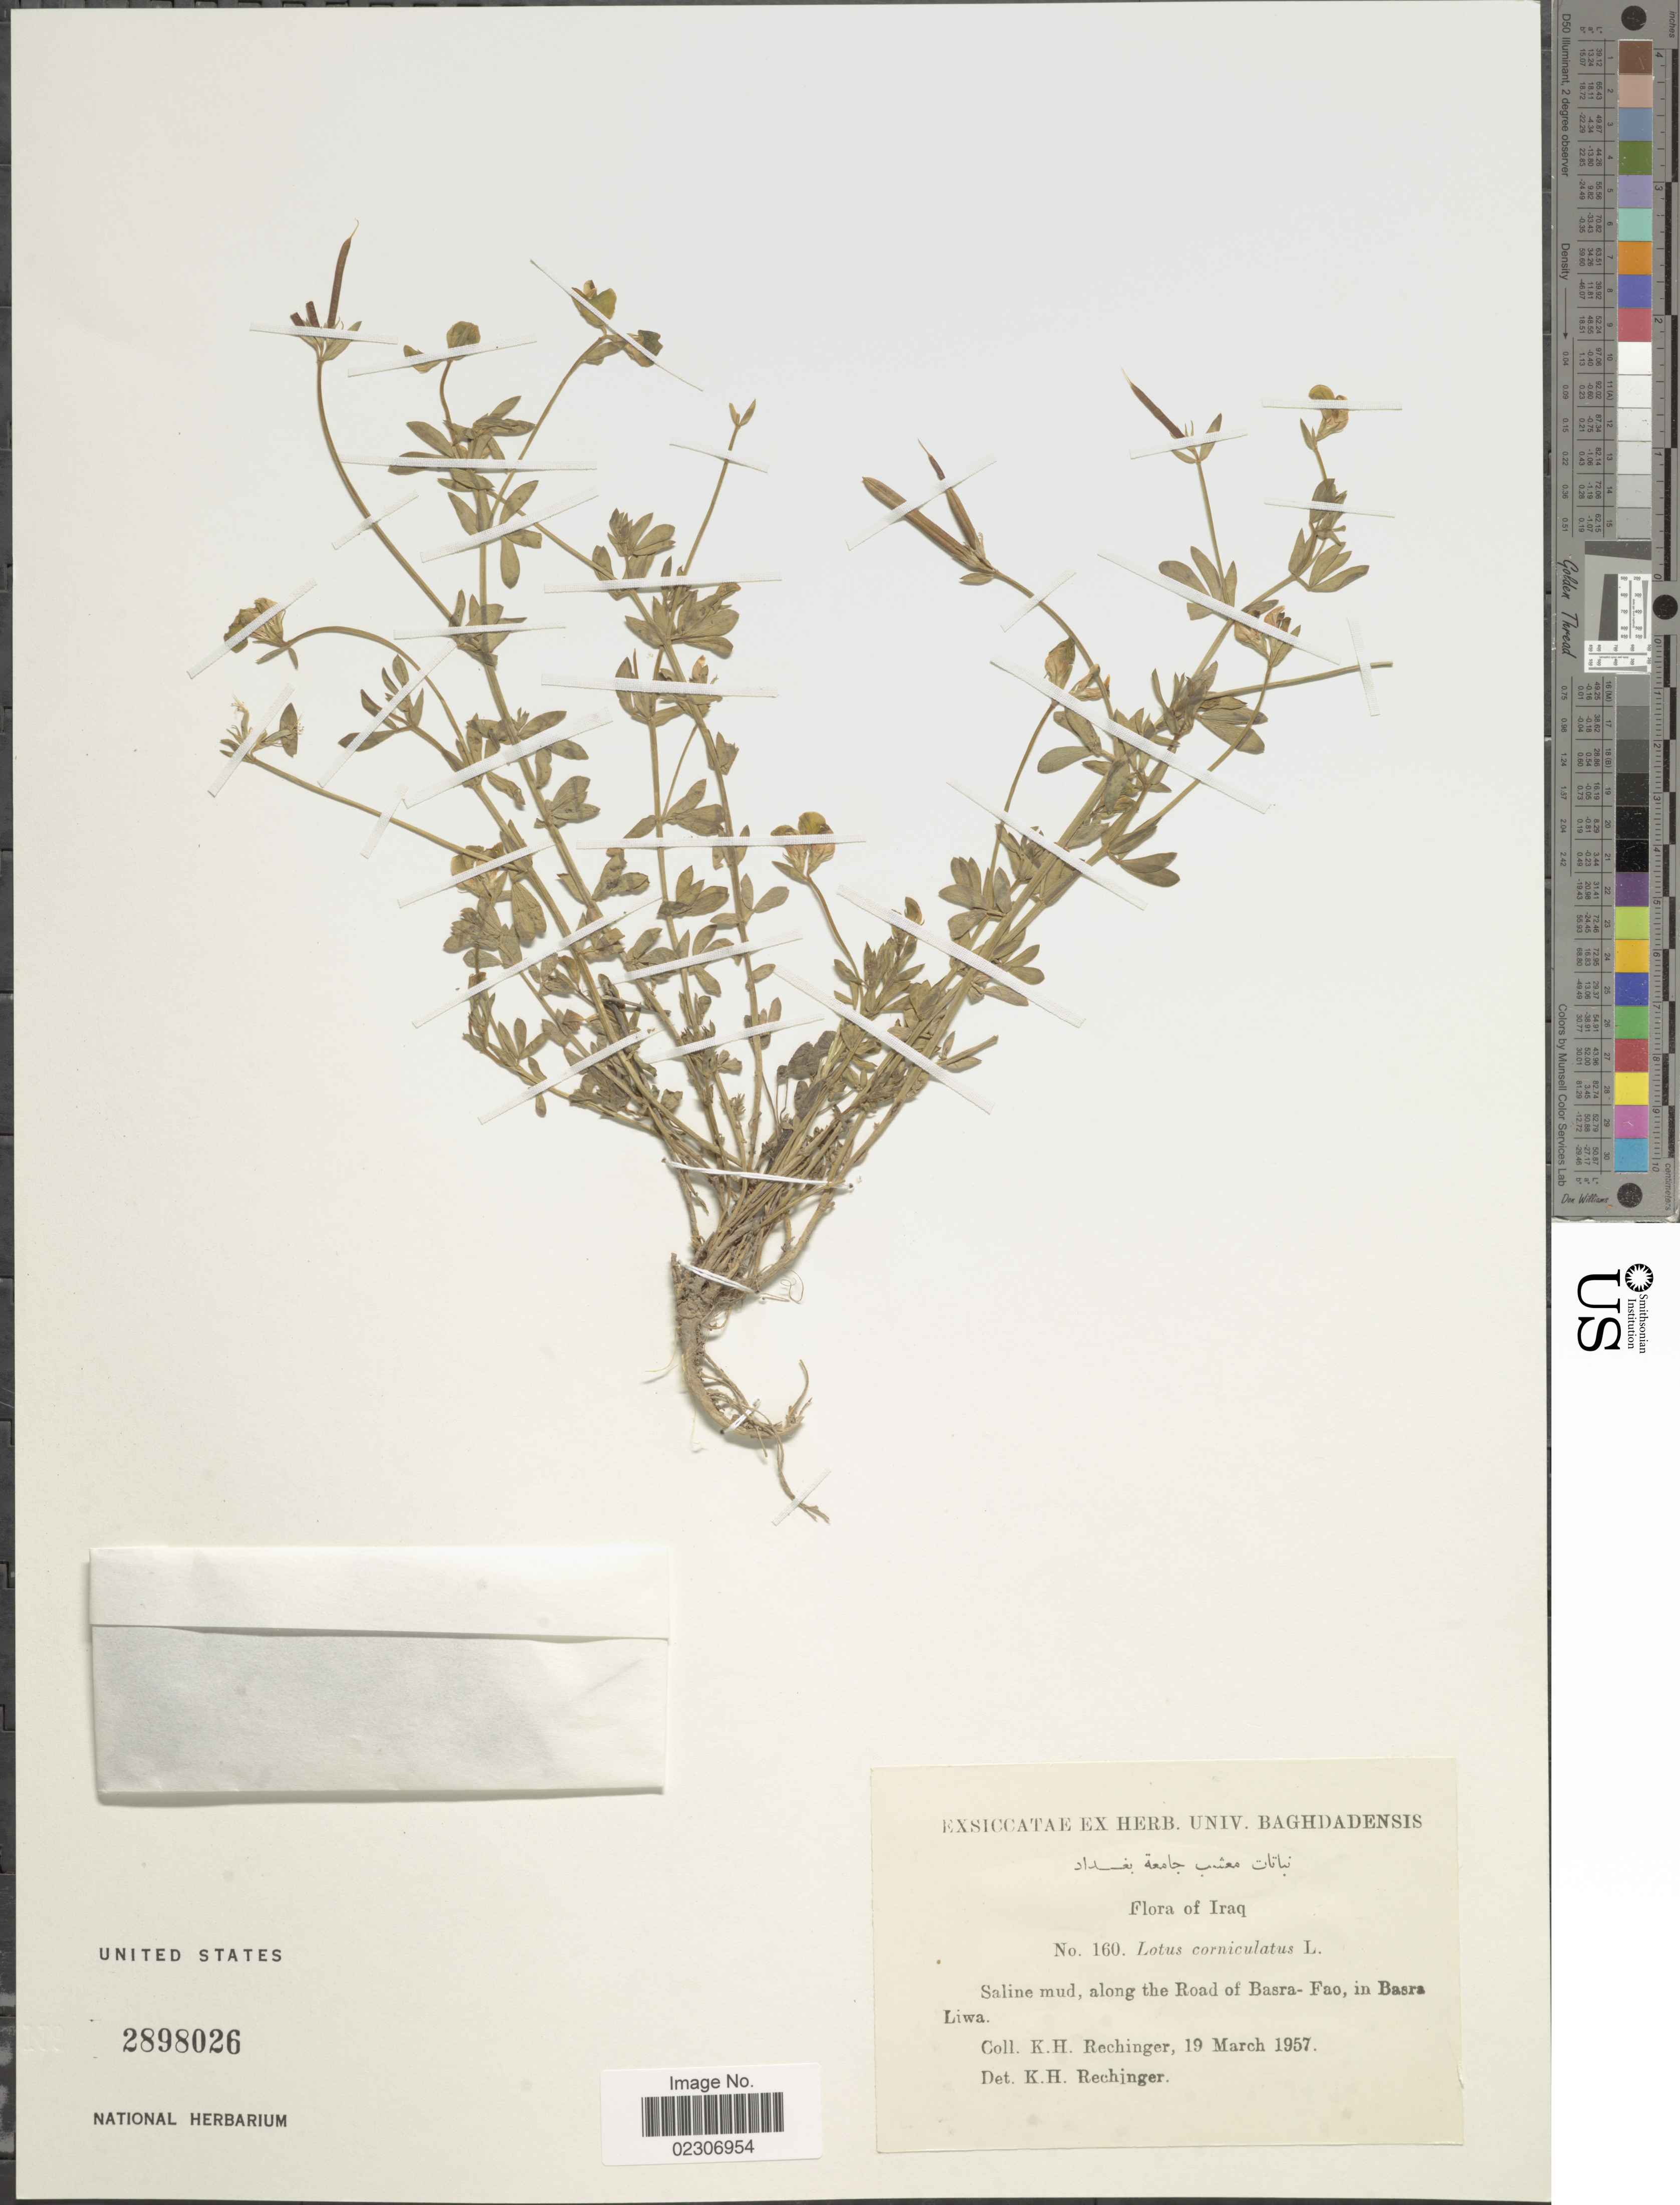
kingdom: Plantae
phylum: Tracheophyta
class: Magnoliopsida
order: Fabales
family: Fabaceae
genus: Lotus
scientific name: Lotus corniculatus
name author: L.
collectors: K. H. Rechinger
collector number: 160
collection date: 1957-03-19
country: Iraq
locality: Saline mud, along the Road of Basra-Fao, in Basra Liwa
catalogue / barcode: US 2898026